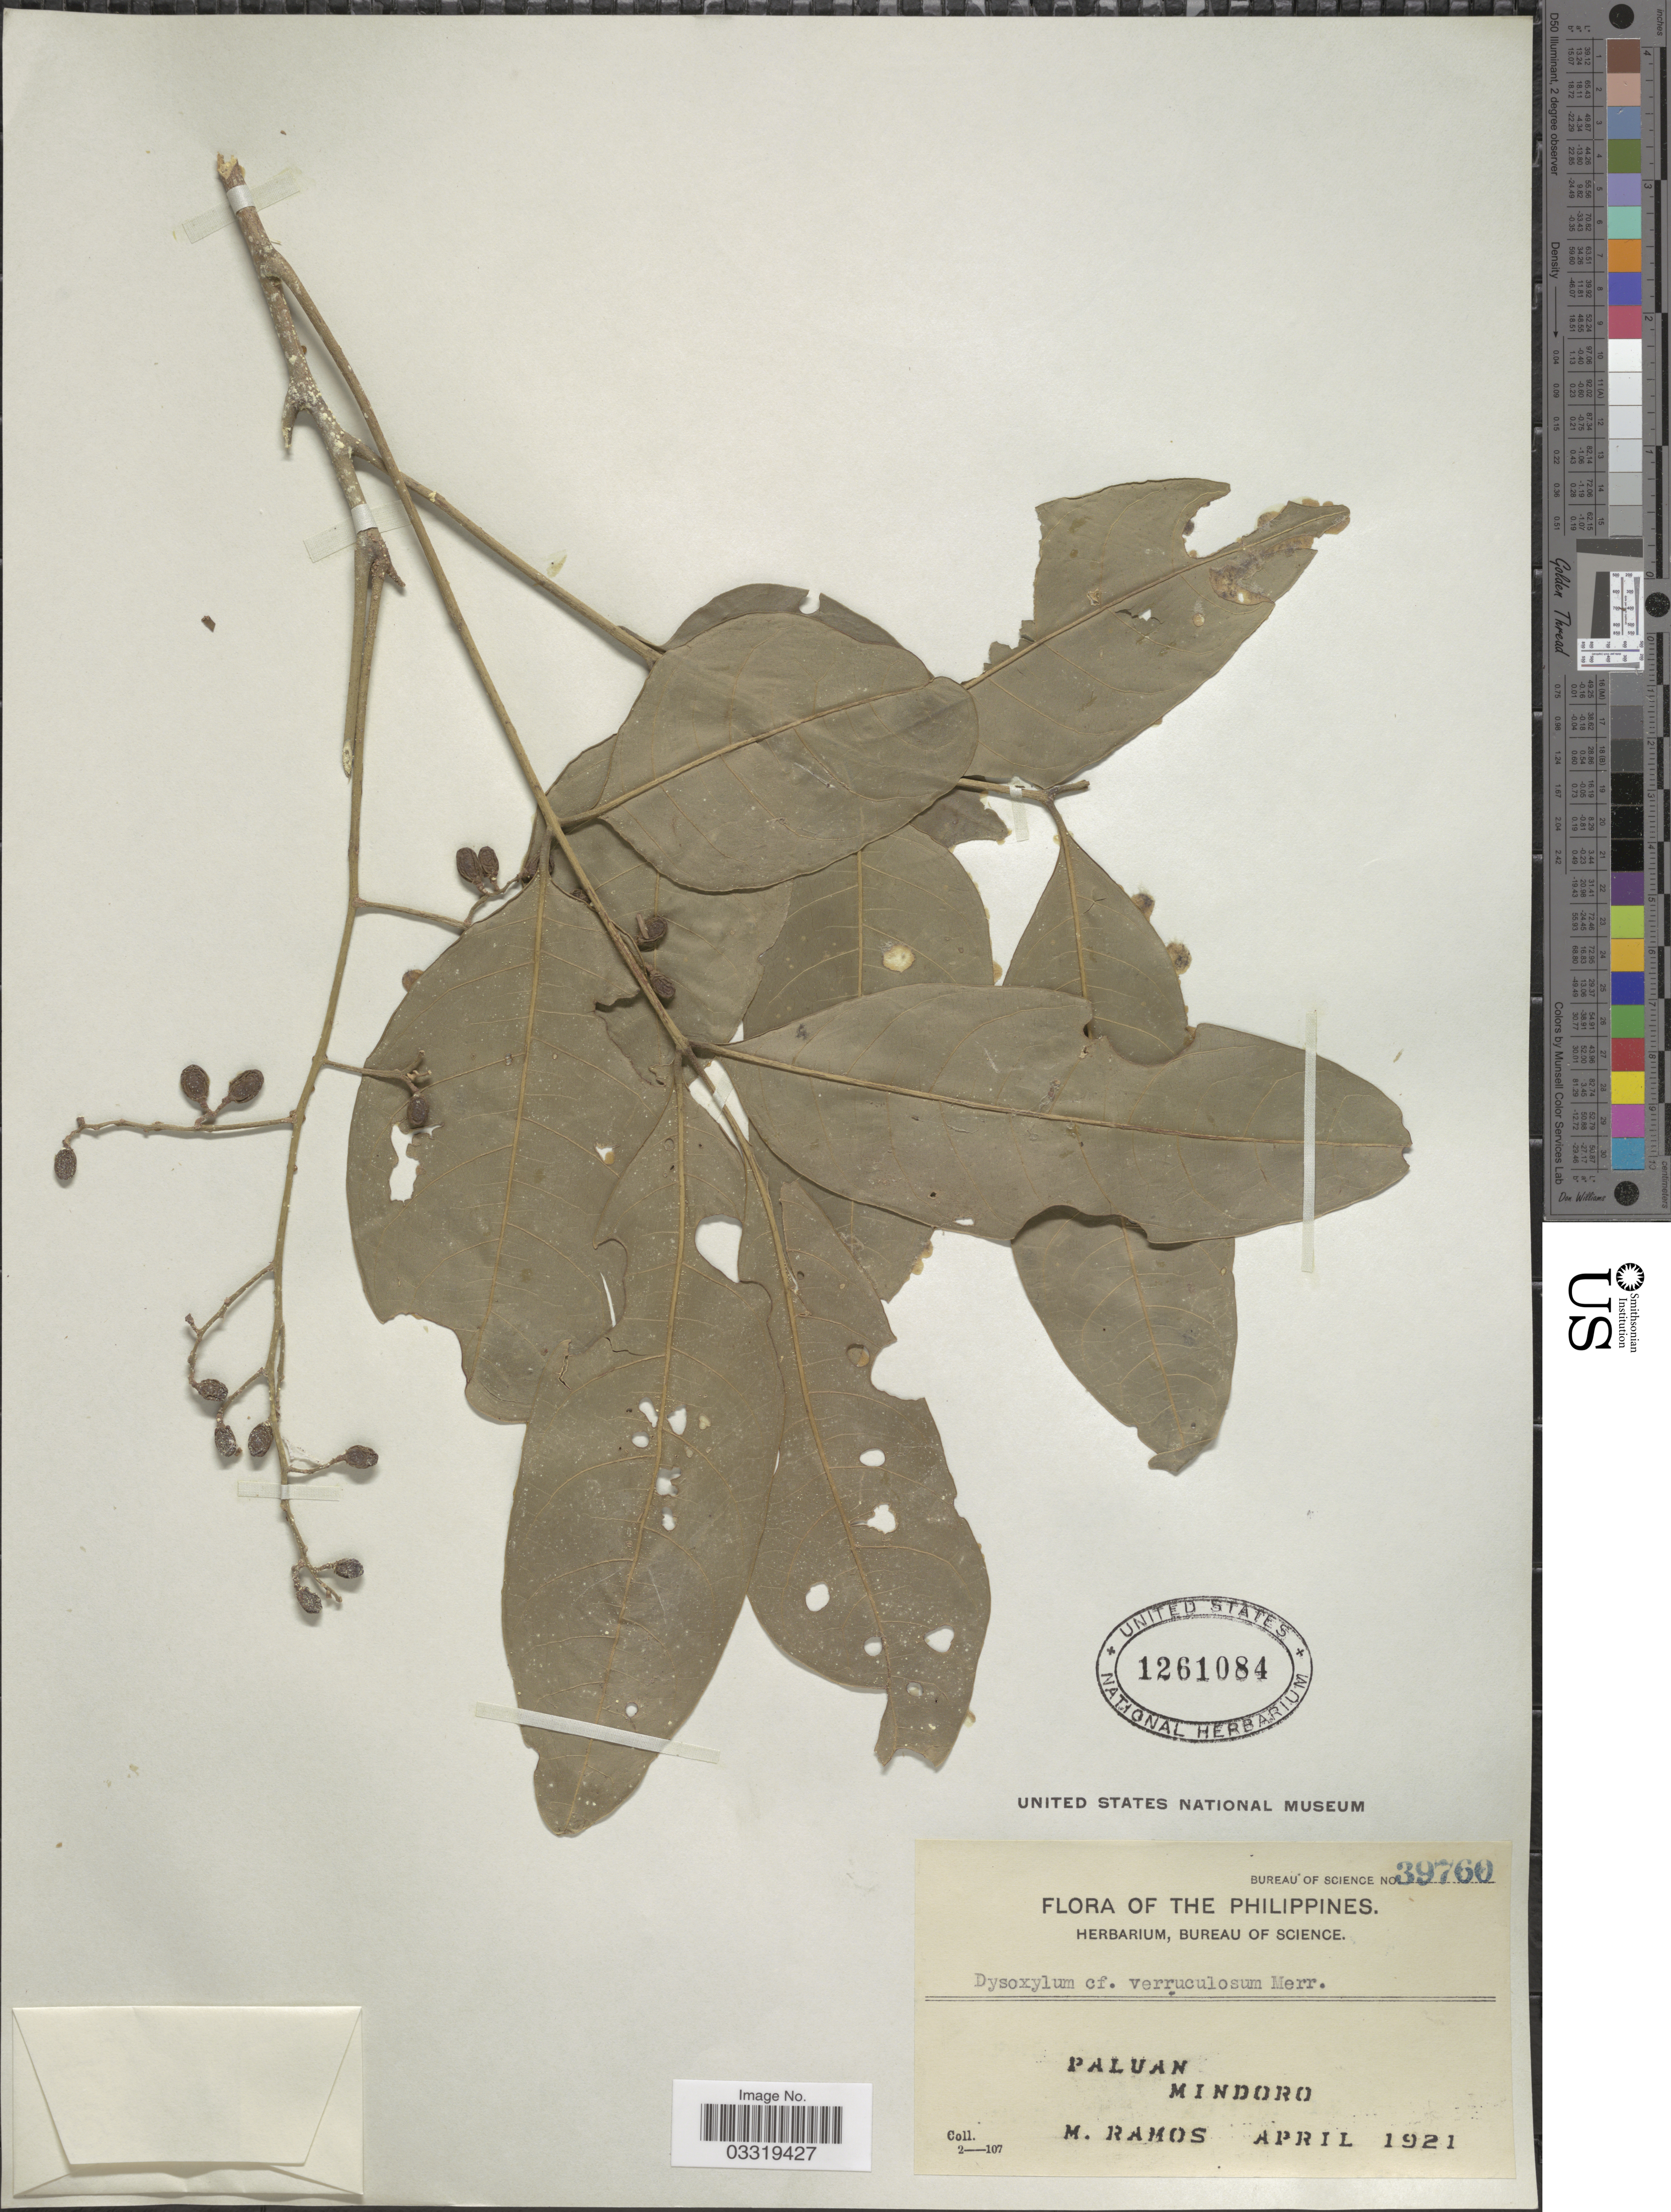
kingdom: Plantae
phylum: Tracheophyta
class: Magnoliopsida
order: Sapindales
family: Meliaceae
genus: Dysoxylum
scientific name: Dysoxylum grande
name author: Hiern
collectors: M. Ramos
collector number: Bureau of Science 39760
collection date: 1921-04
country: Philippines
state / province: Mimaropa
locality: Paluan, Mindoro.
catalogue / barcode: US 1261084